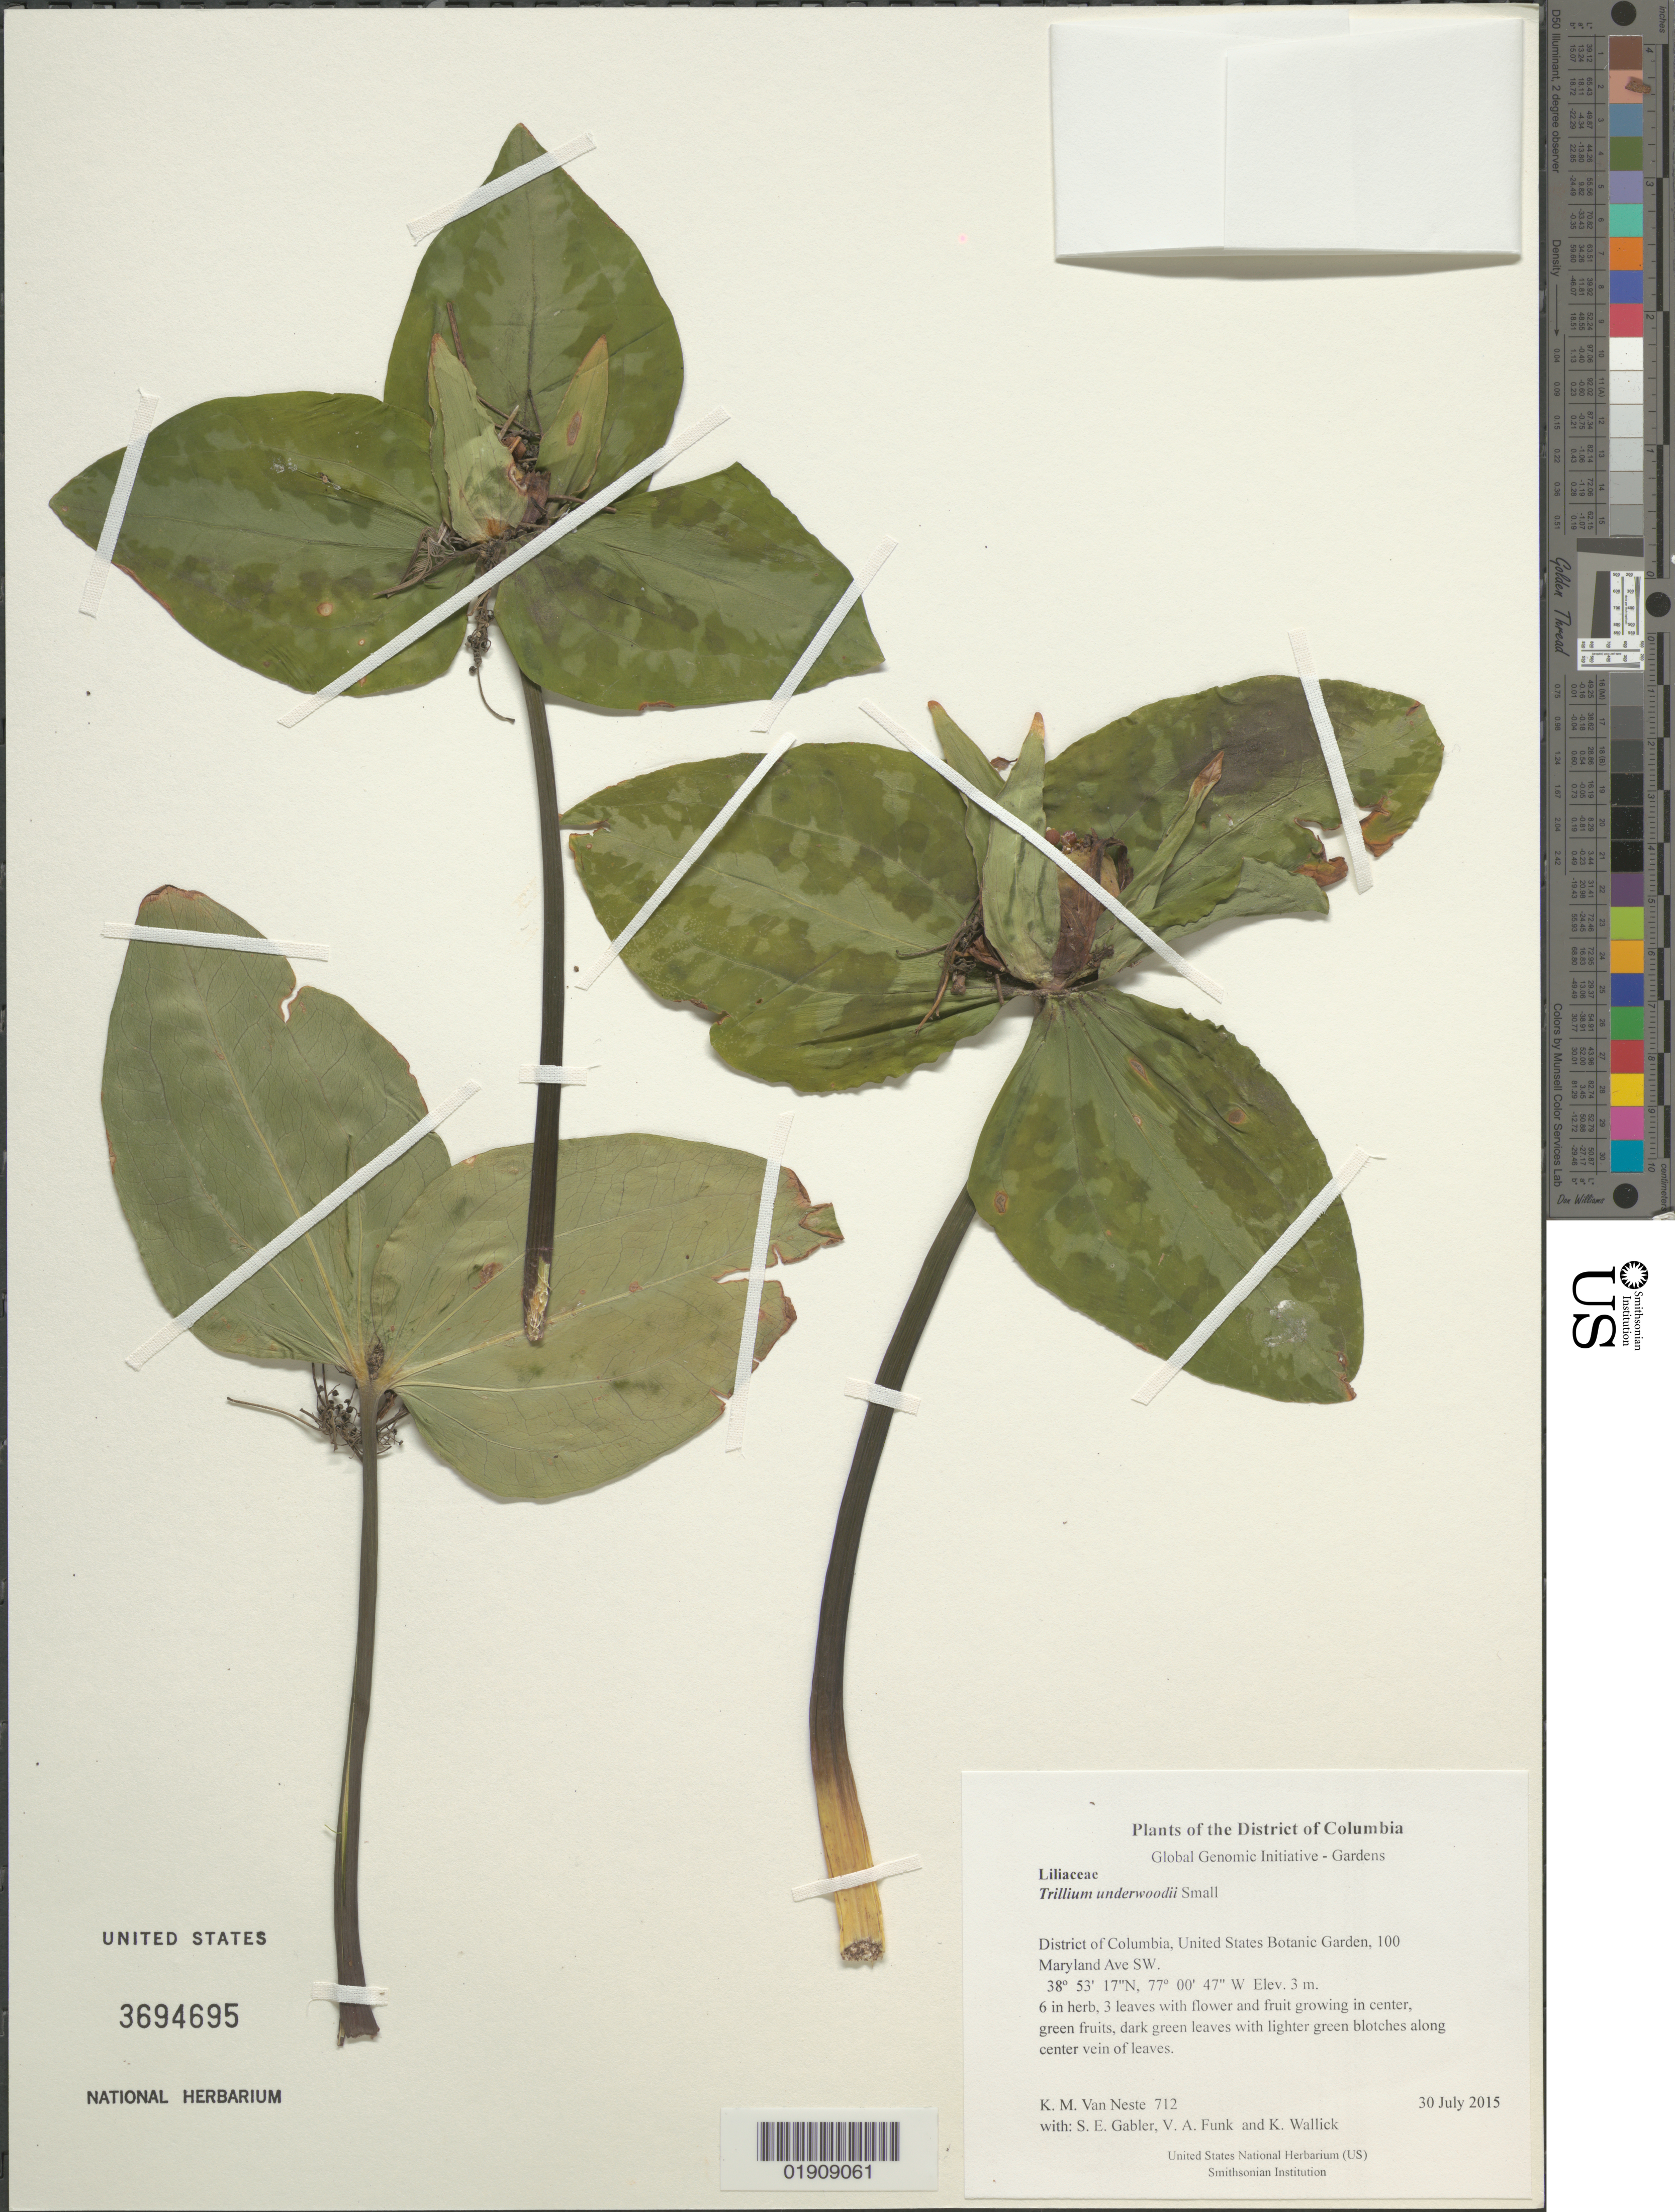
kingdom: Plantae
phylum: Tracheophyta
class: Liliopsida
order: Liliales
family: Melanthiaceae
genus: Trillium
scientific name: Trillium underwoodii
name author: Small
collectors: K. M. Van Neste, S. E. Gabler, V. Funk & K. Wallick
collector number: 712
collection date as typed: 30 July 2015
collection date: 2015-07-30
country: United States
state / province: District of Columbia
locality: United States Botanic Garden, 100 Maryland Ave SW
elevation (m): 3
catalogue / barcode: US 3694695